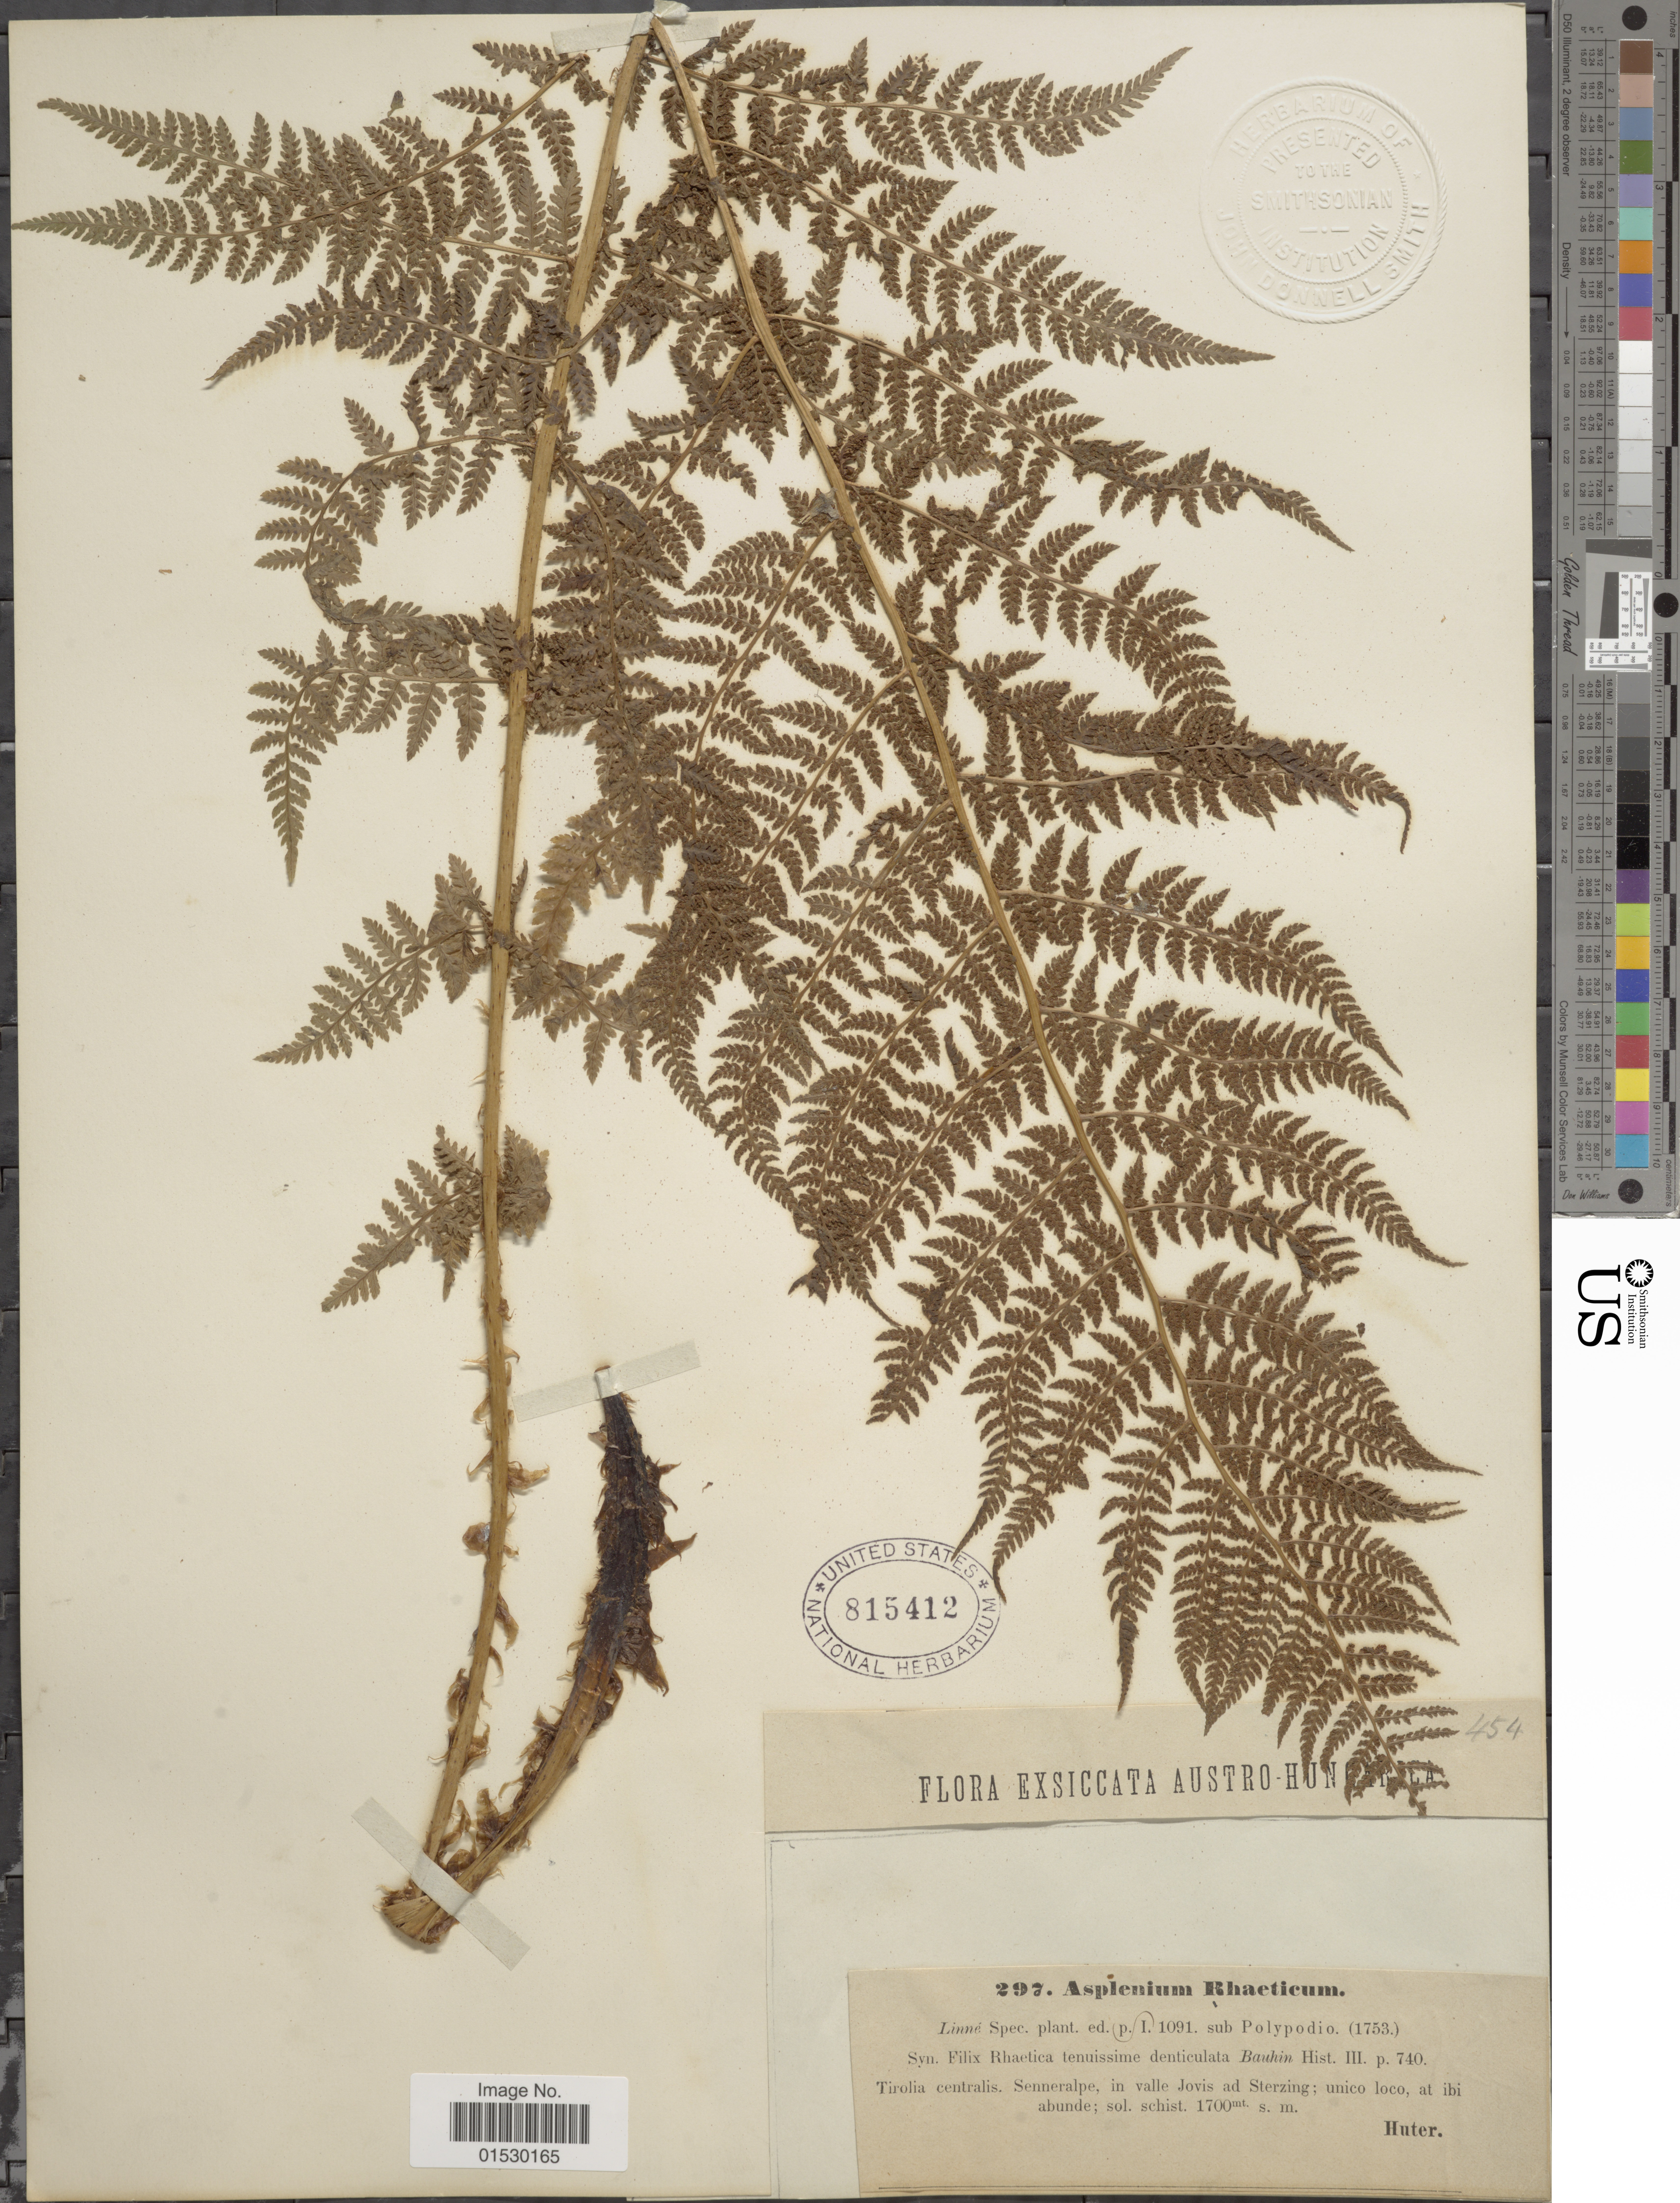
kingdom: Plantae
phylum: Tracheophyta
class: Polypodiopsida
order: Polypodiales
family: Athyriaceae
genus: Athyrium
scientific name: Athyrium filix-femina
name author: (L.) Roth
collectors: -. Huter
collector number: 297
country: Austria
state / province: Tirol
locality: Tirolia centralis. Senneralpe, in valle Jovis ad Sterzing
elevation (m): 1700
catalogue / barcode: US 815412